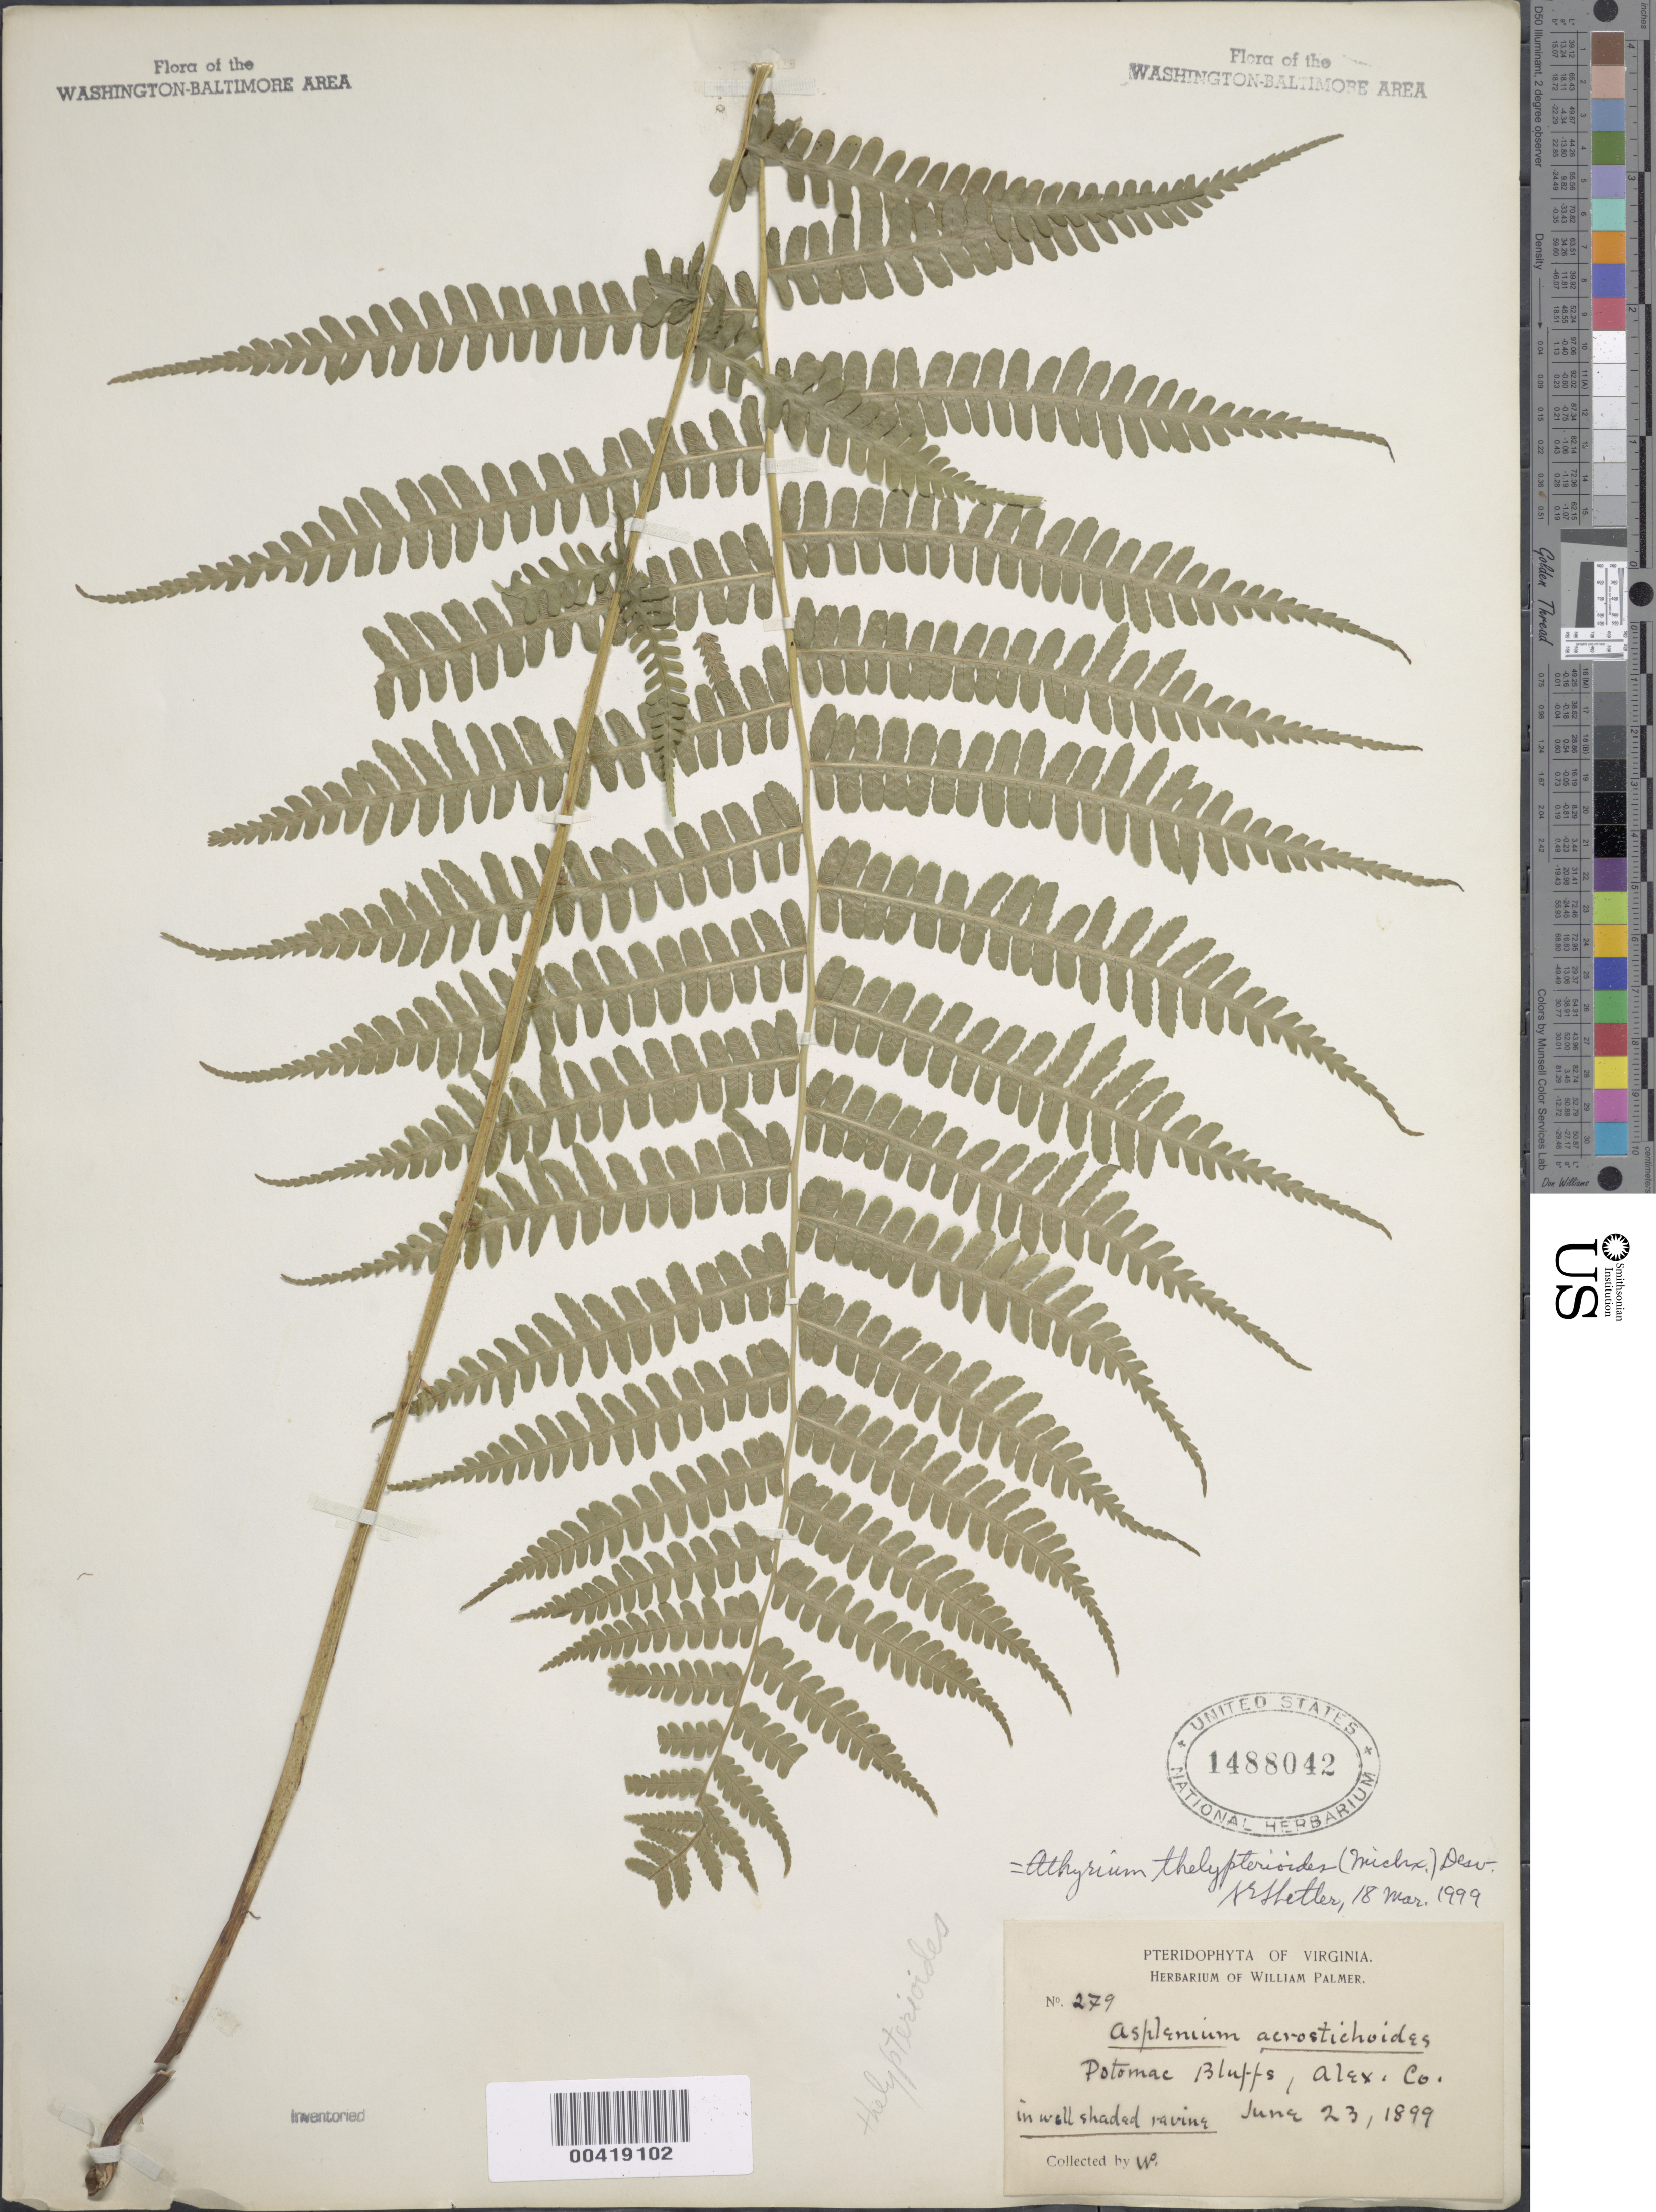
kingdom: Plantae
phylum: Tracheophyta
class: Polypodiopsida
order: Polypodiales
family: Athyriaceae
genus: Deparia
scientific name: Deparia acrostichoides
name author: (Sw.) M. Kato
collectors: W. Palmer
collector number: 279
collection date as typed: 23 Jun 1899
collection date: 1899-06-23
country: United States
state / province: Virginia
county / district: Arlington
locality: Bluffs of the Potomac, Potomac Run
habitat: Well shadedravine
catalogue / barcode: US 1488042